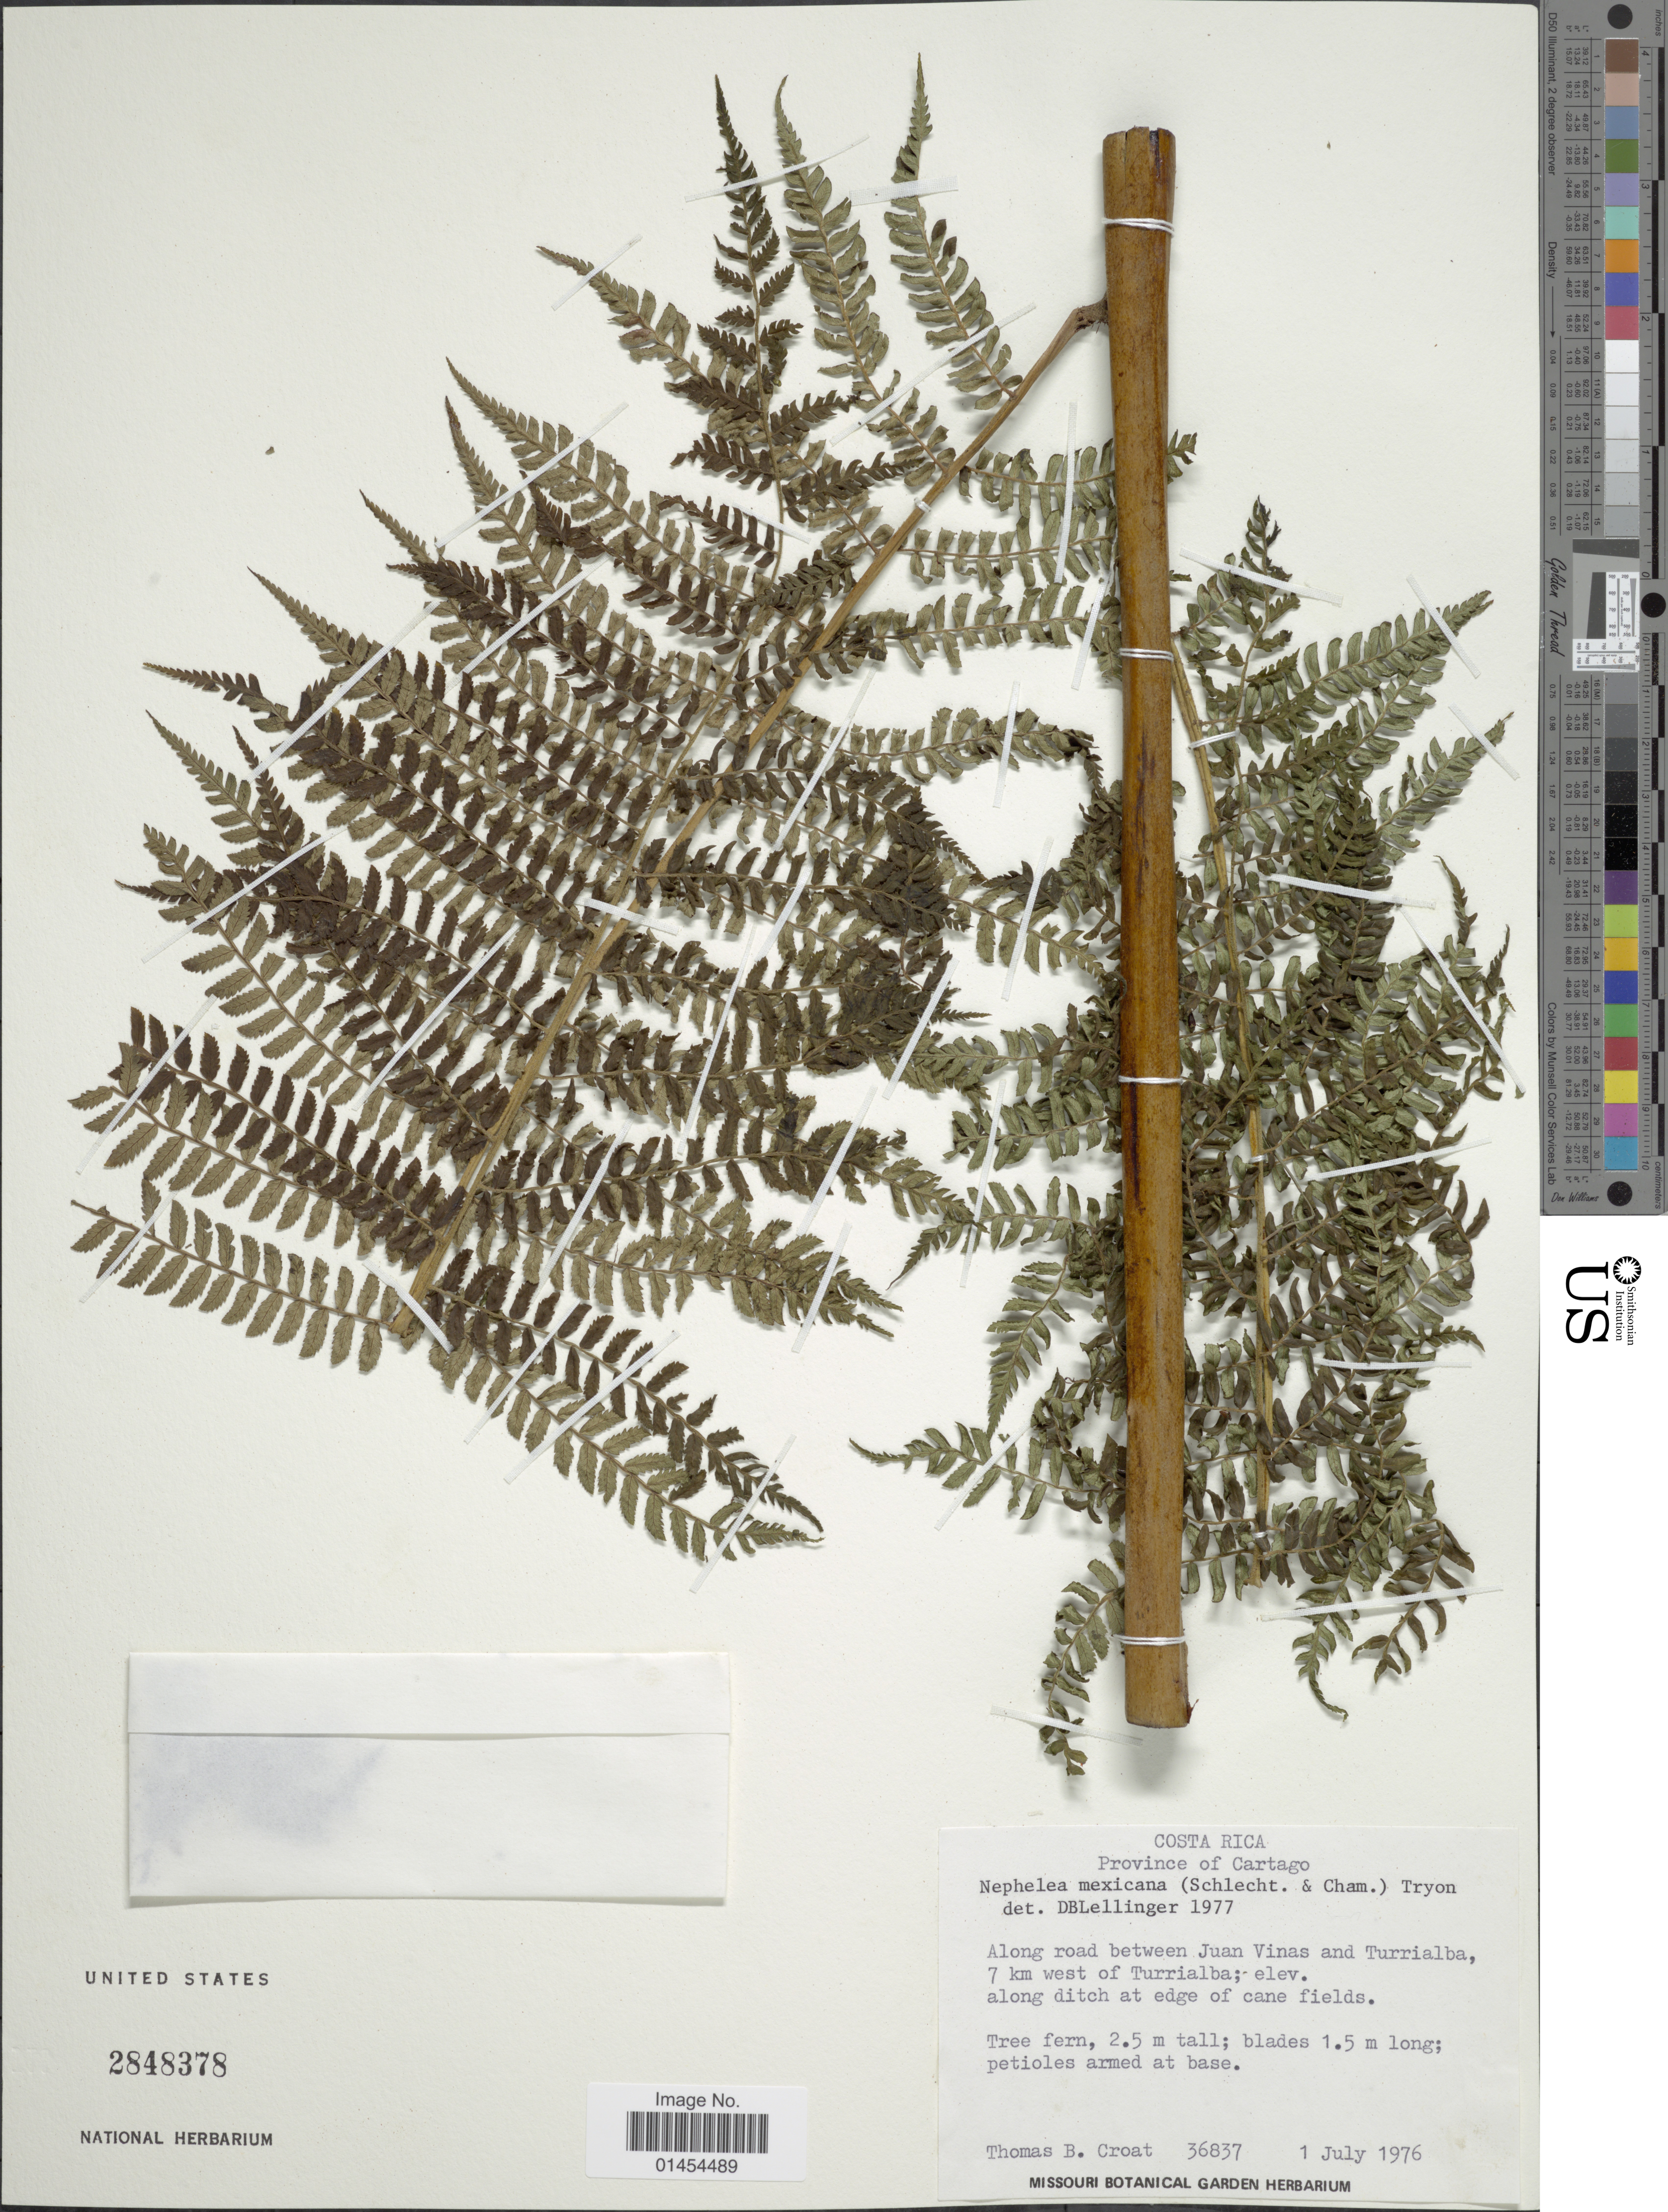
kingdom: Plantae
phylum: Tracheophyta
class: Polypodiopsida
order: Cyatheales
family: Cyatheaceae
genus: Alsophila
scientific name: Alsophila firma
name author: (Baker) D.S. Conant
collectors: T. B. Croat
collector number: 36837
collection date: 1976-07-01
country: Costa Rica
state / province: Cartago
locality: Along road between Juan Vinas and Turrialba, 7 km west of Turrialba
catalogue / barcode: US 2848378